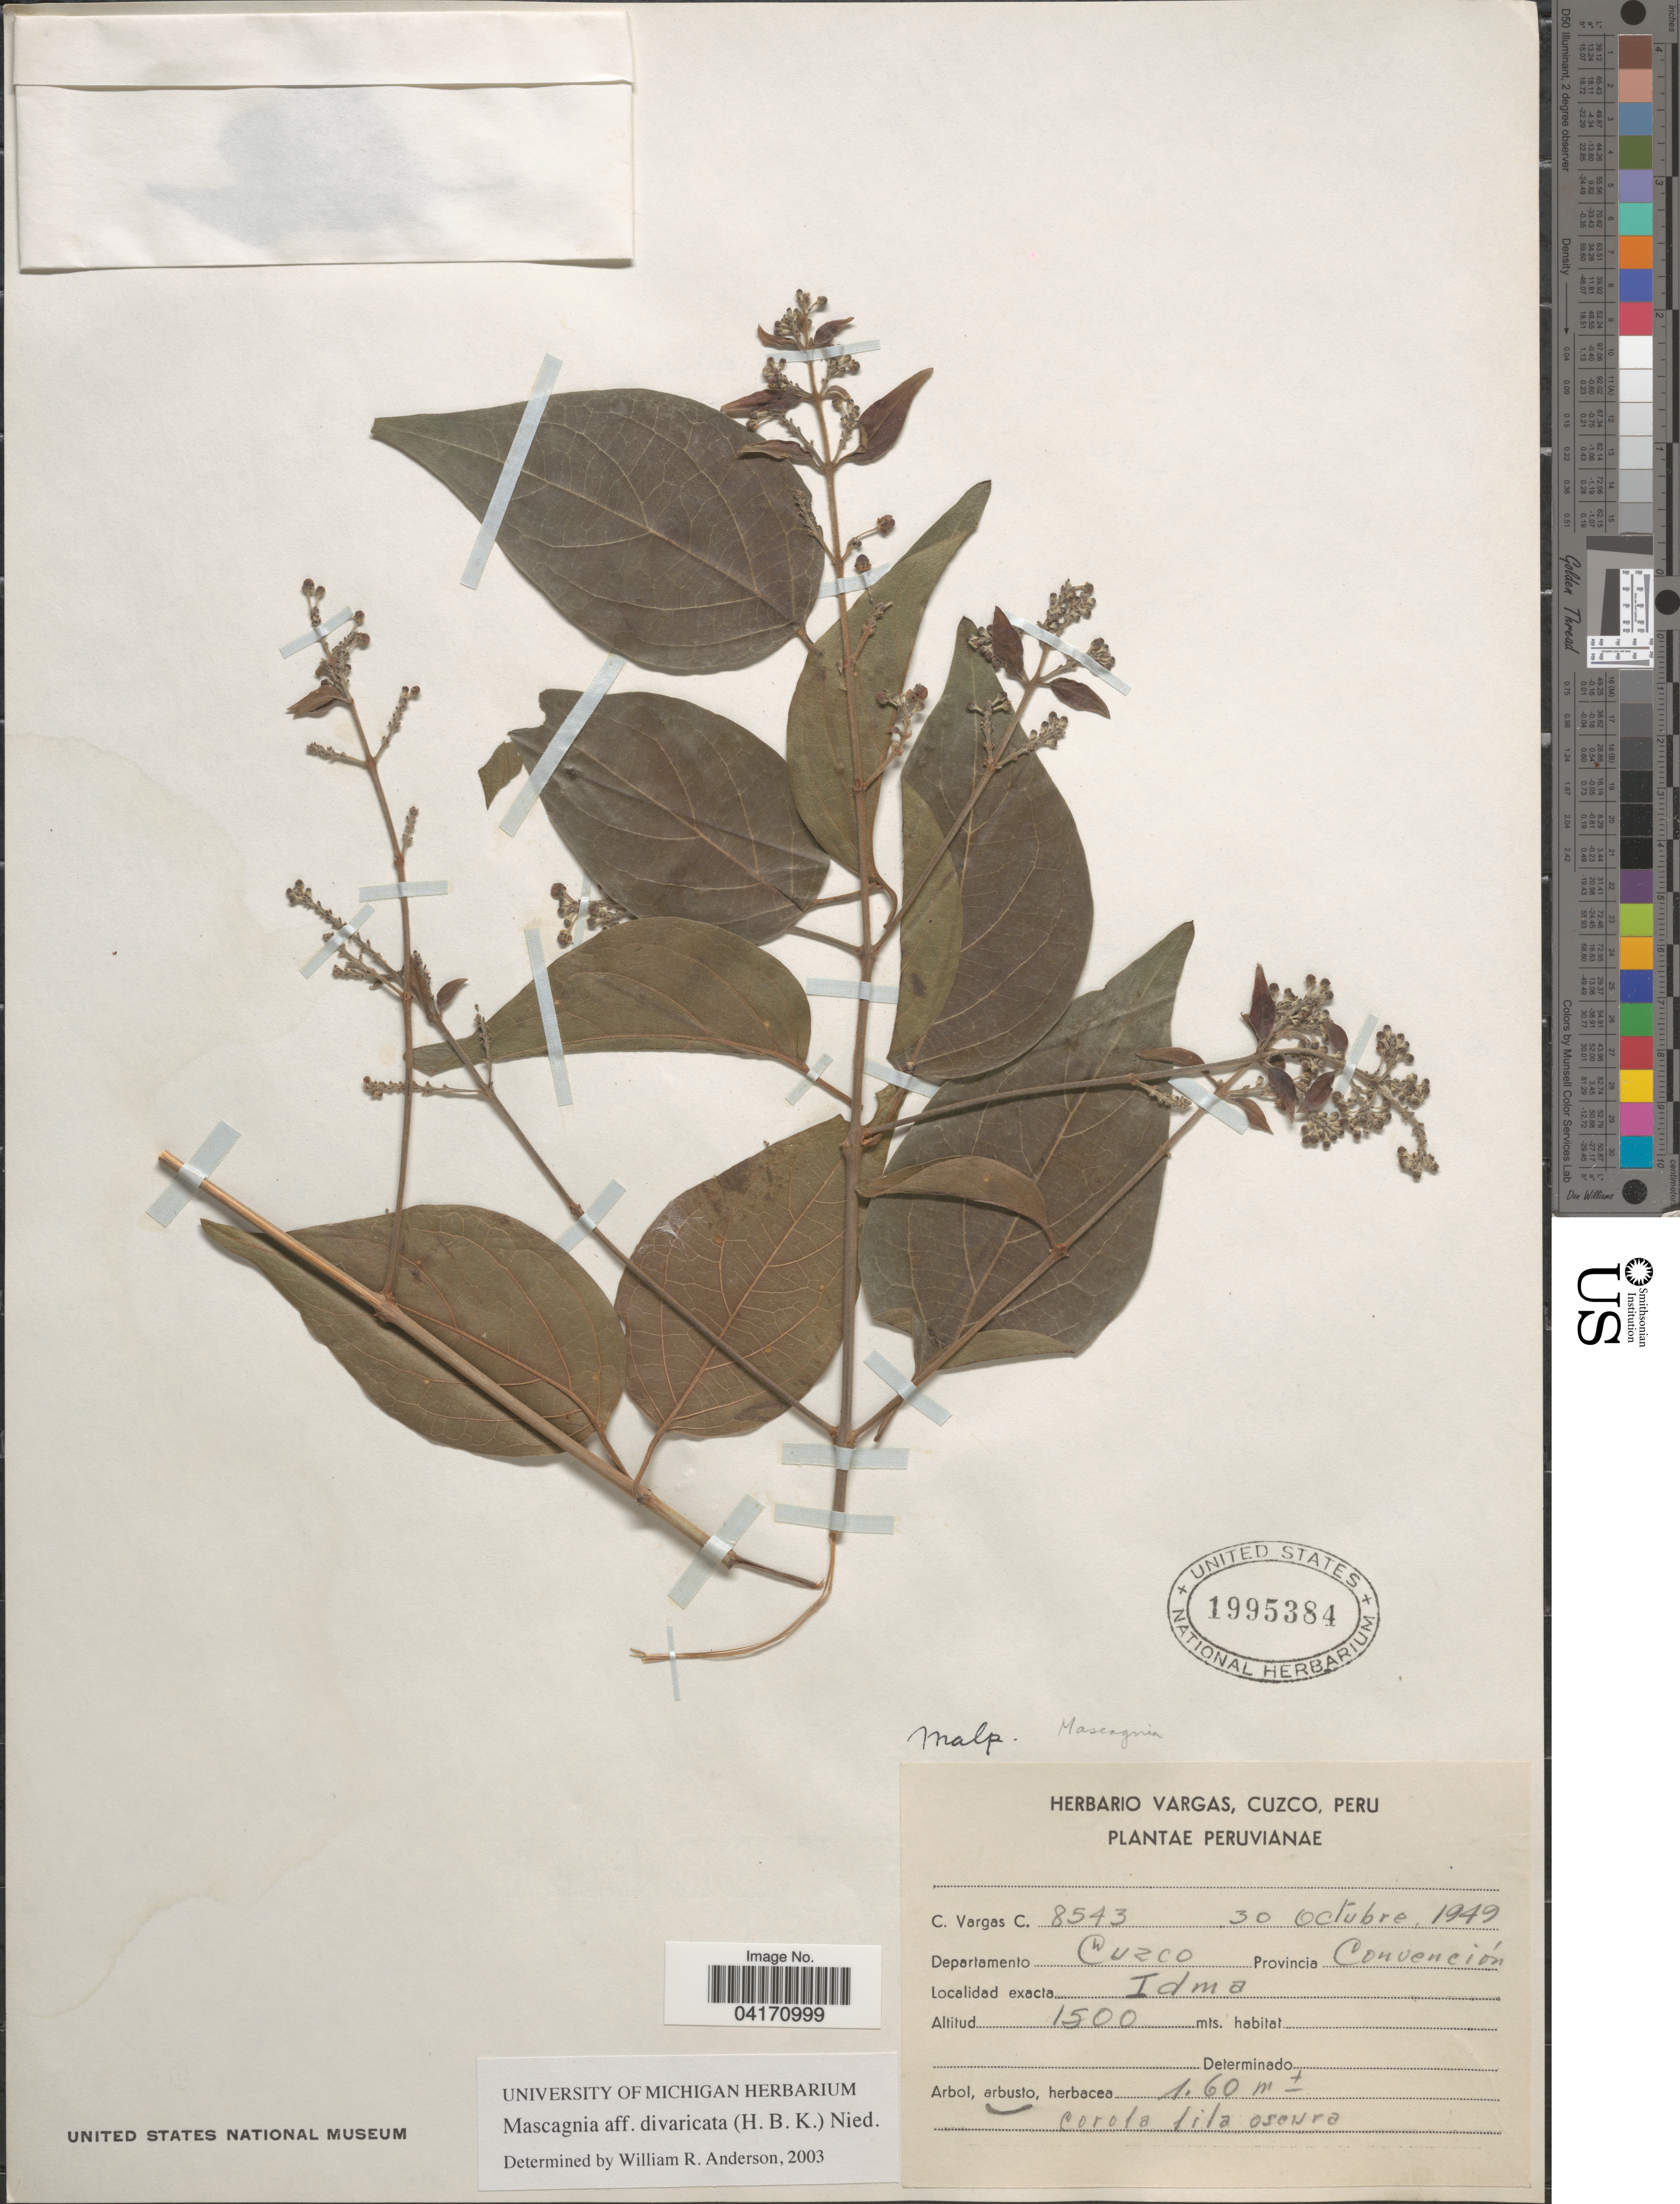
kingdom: Plantae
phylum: Tracheophyta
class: Magnoliopsida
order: Malpighiales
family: Malpighiaceae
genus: Mascagnia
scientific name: Mascagnia divaricata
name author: (Kunth) Nied.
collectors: C. Vargas Calderón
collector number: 8543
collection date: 1949-10-30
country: Peru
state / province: Cusco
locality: Departamento Cuzco. Provincia Convención.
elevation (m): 1500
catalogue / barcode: US 1995384